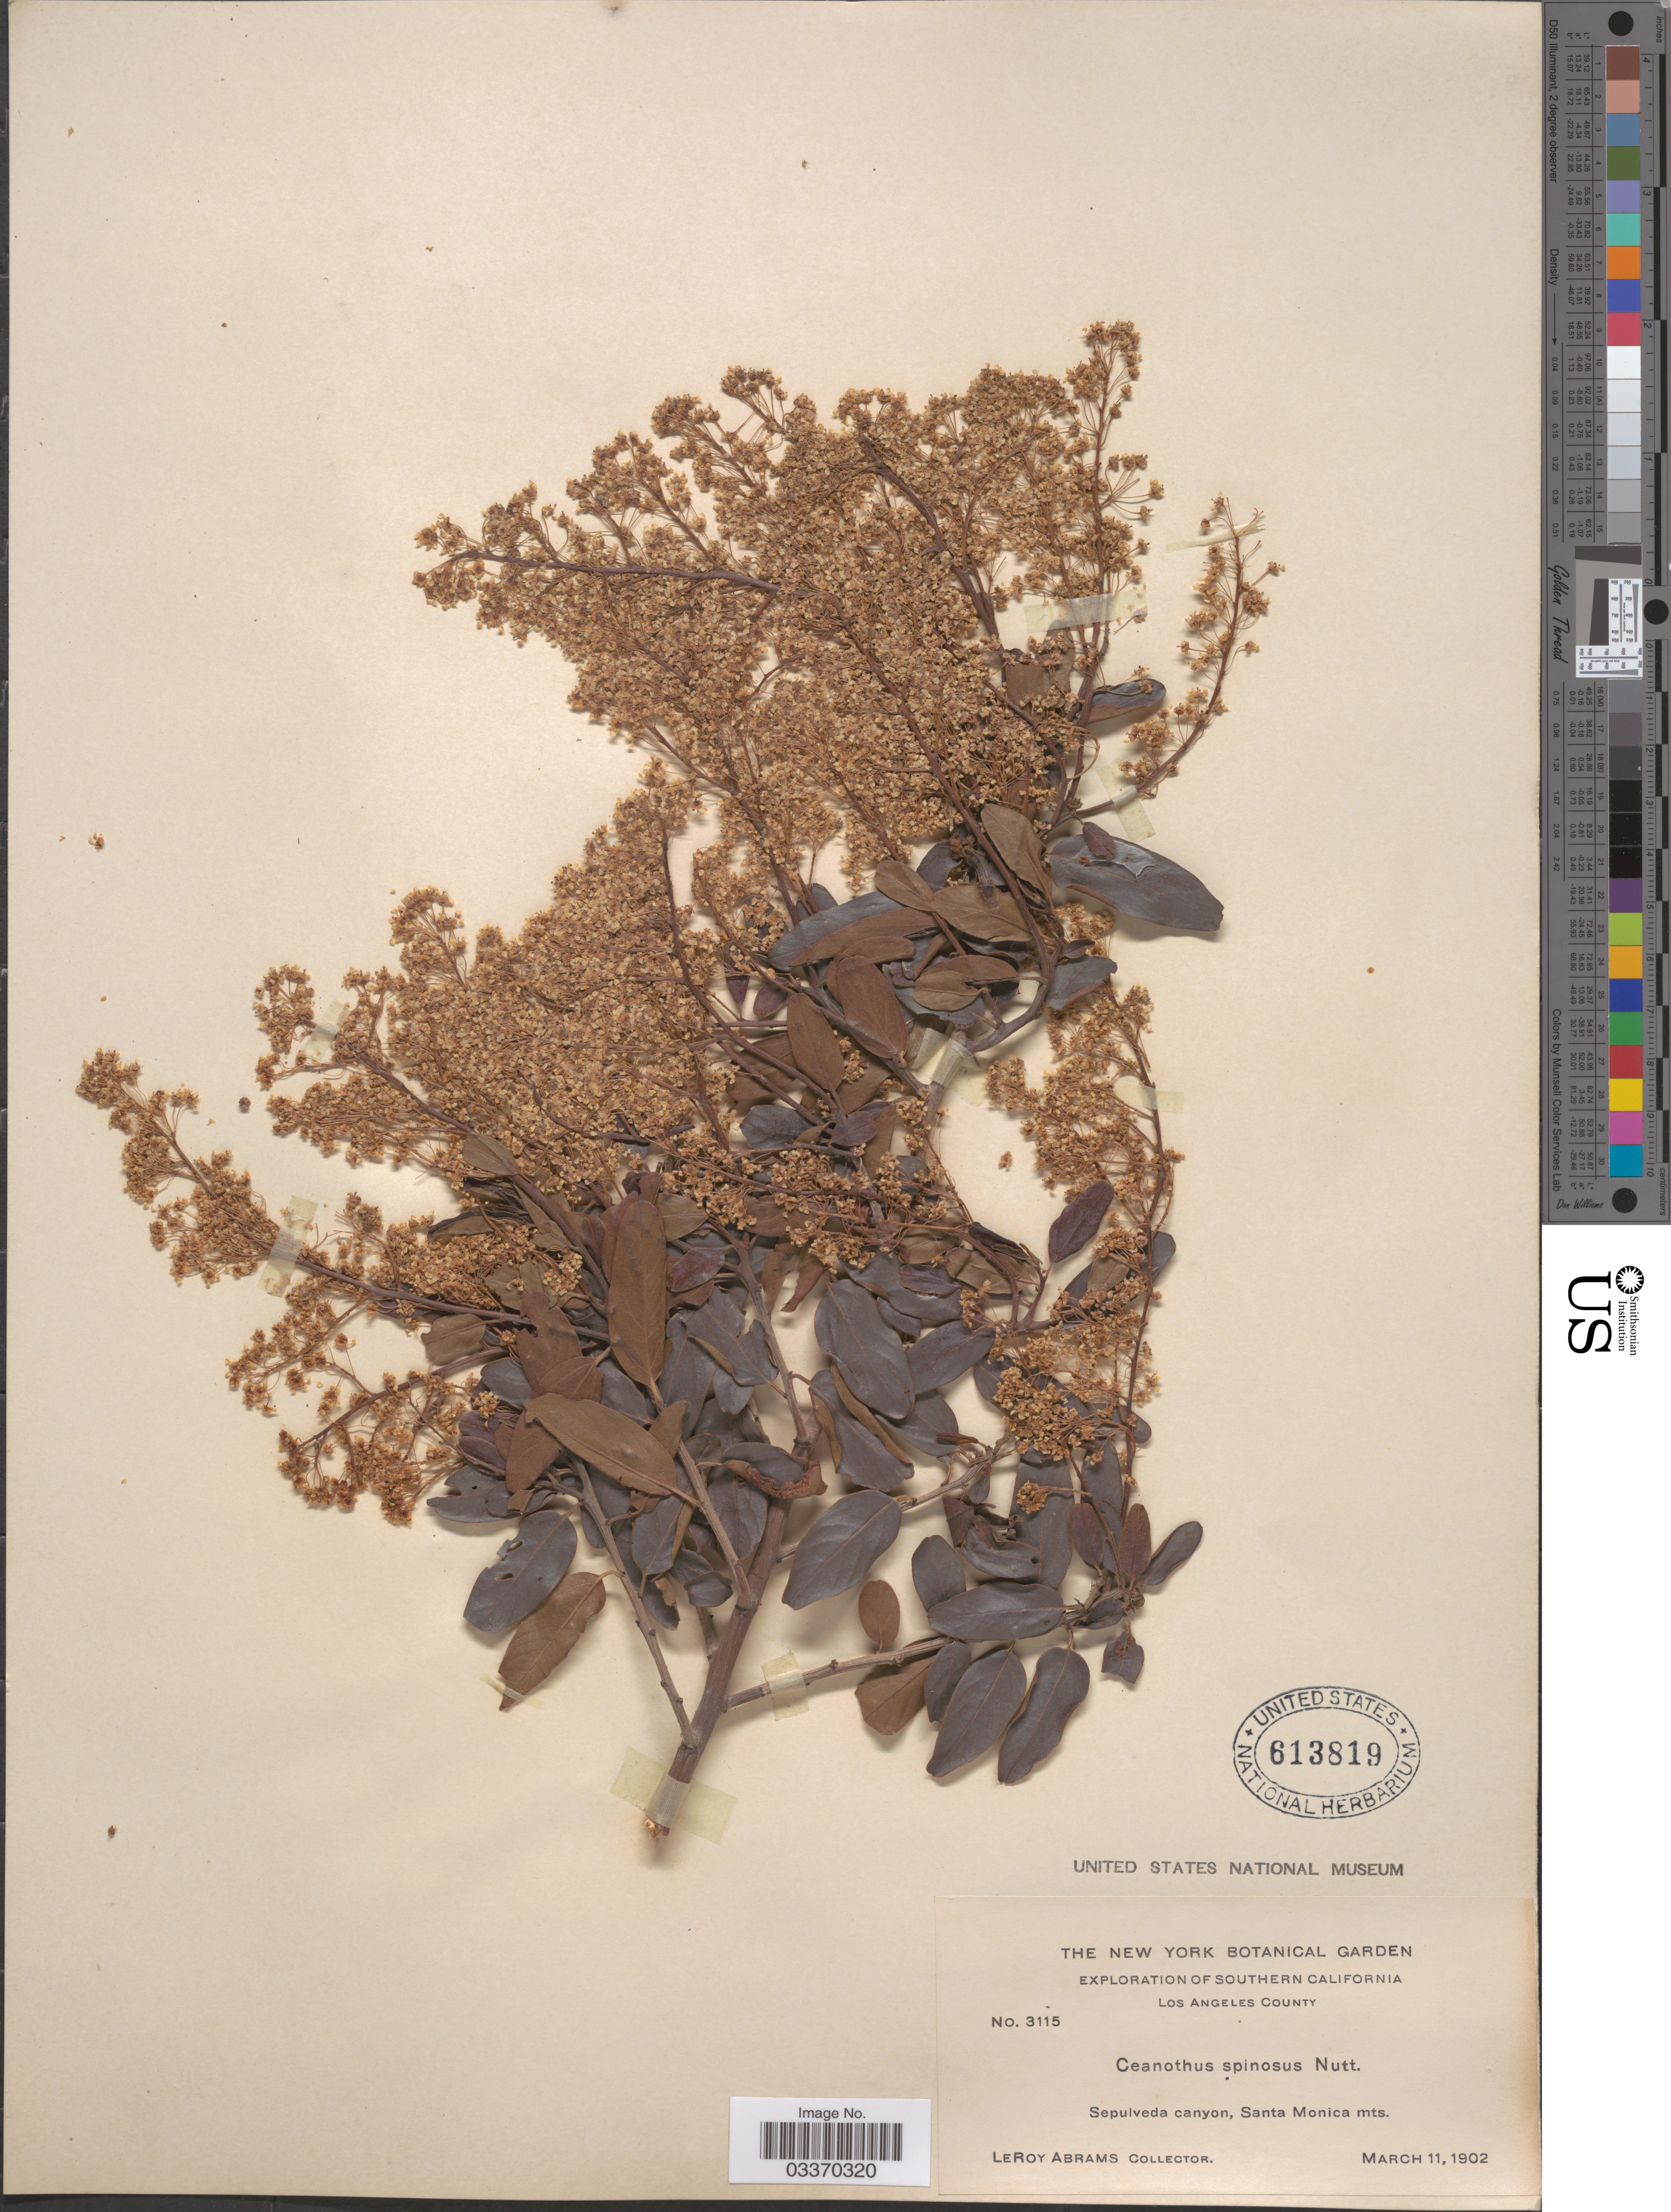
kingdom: Plantae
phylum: Tracheophyta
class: Magnoliopsida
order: Rosales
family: Rhamnaceae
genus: Ceanothus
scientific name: Ceanothus spinosus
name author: Nutt.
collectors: L. Abrams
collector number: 3115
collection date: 1902-03-11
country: United States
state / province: California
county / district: Los Angeles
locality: Southern California. [unsure placement] Los Angeles County. Sepulveda canyon, Santa Monica mts.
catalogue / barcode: US 613819